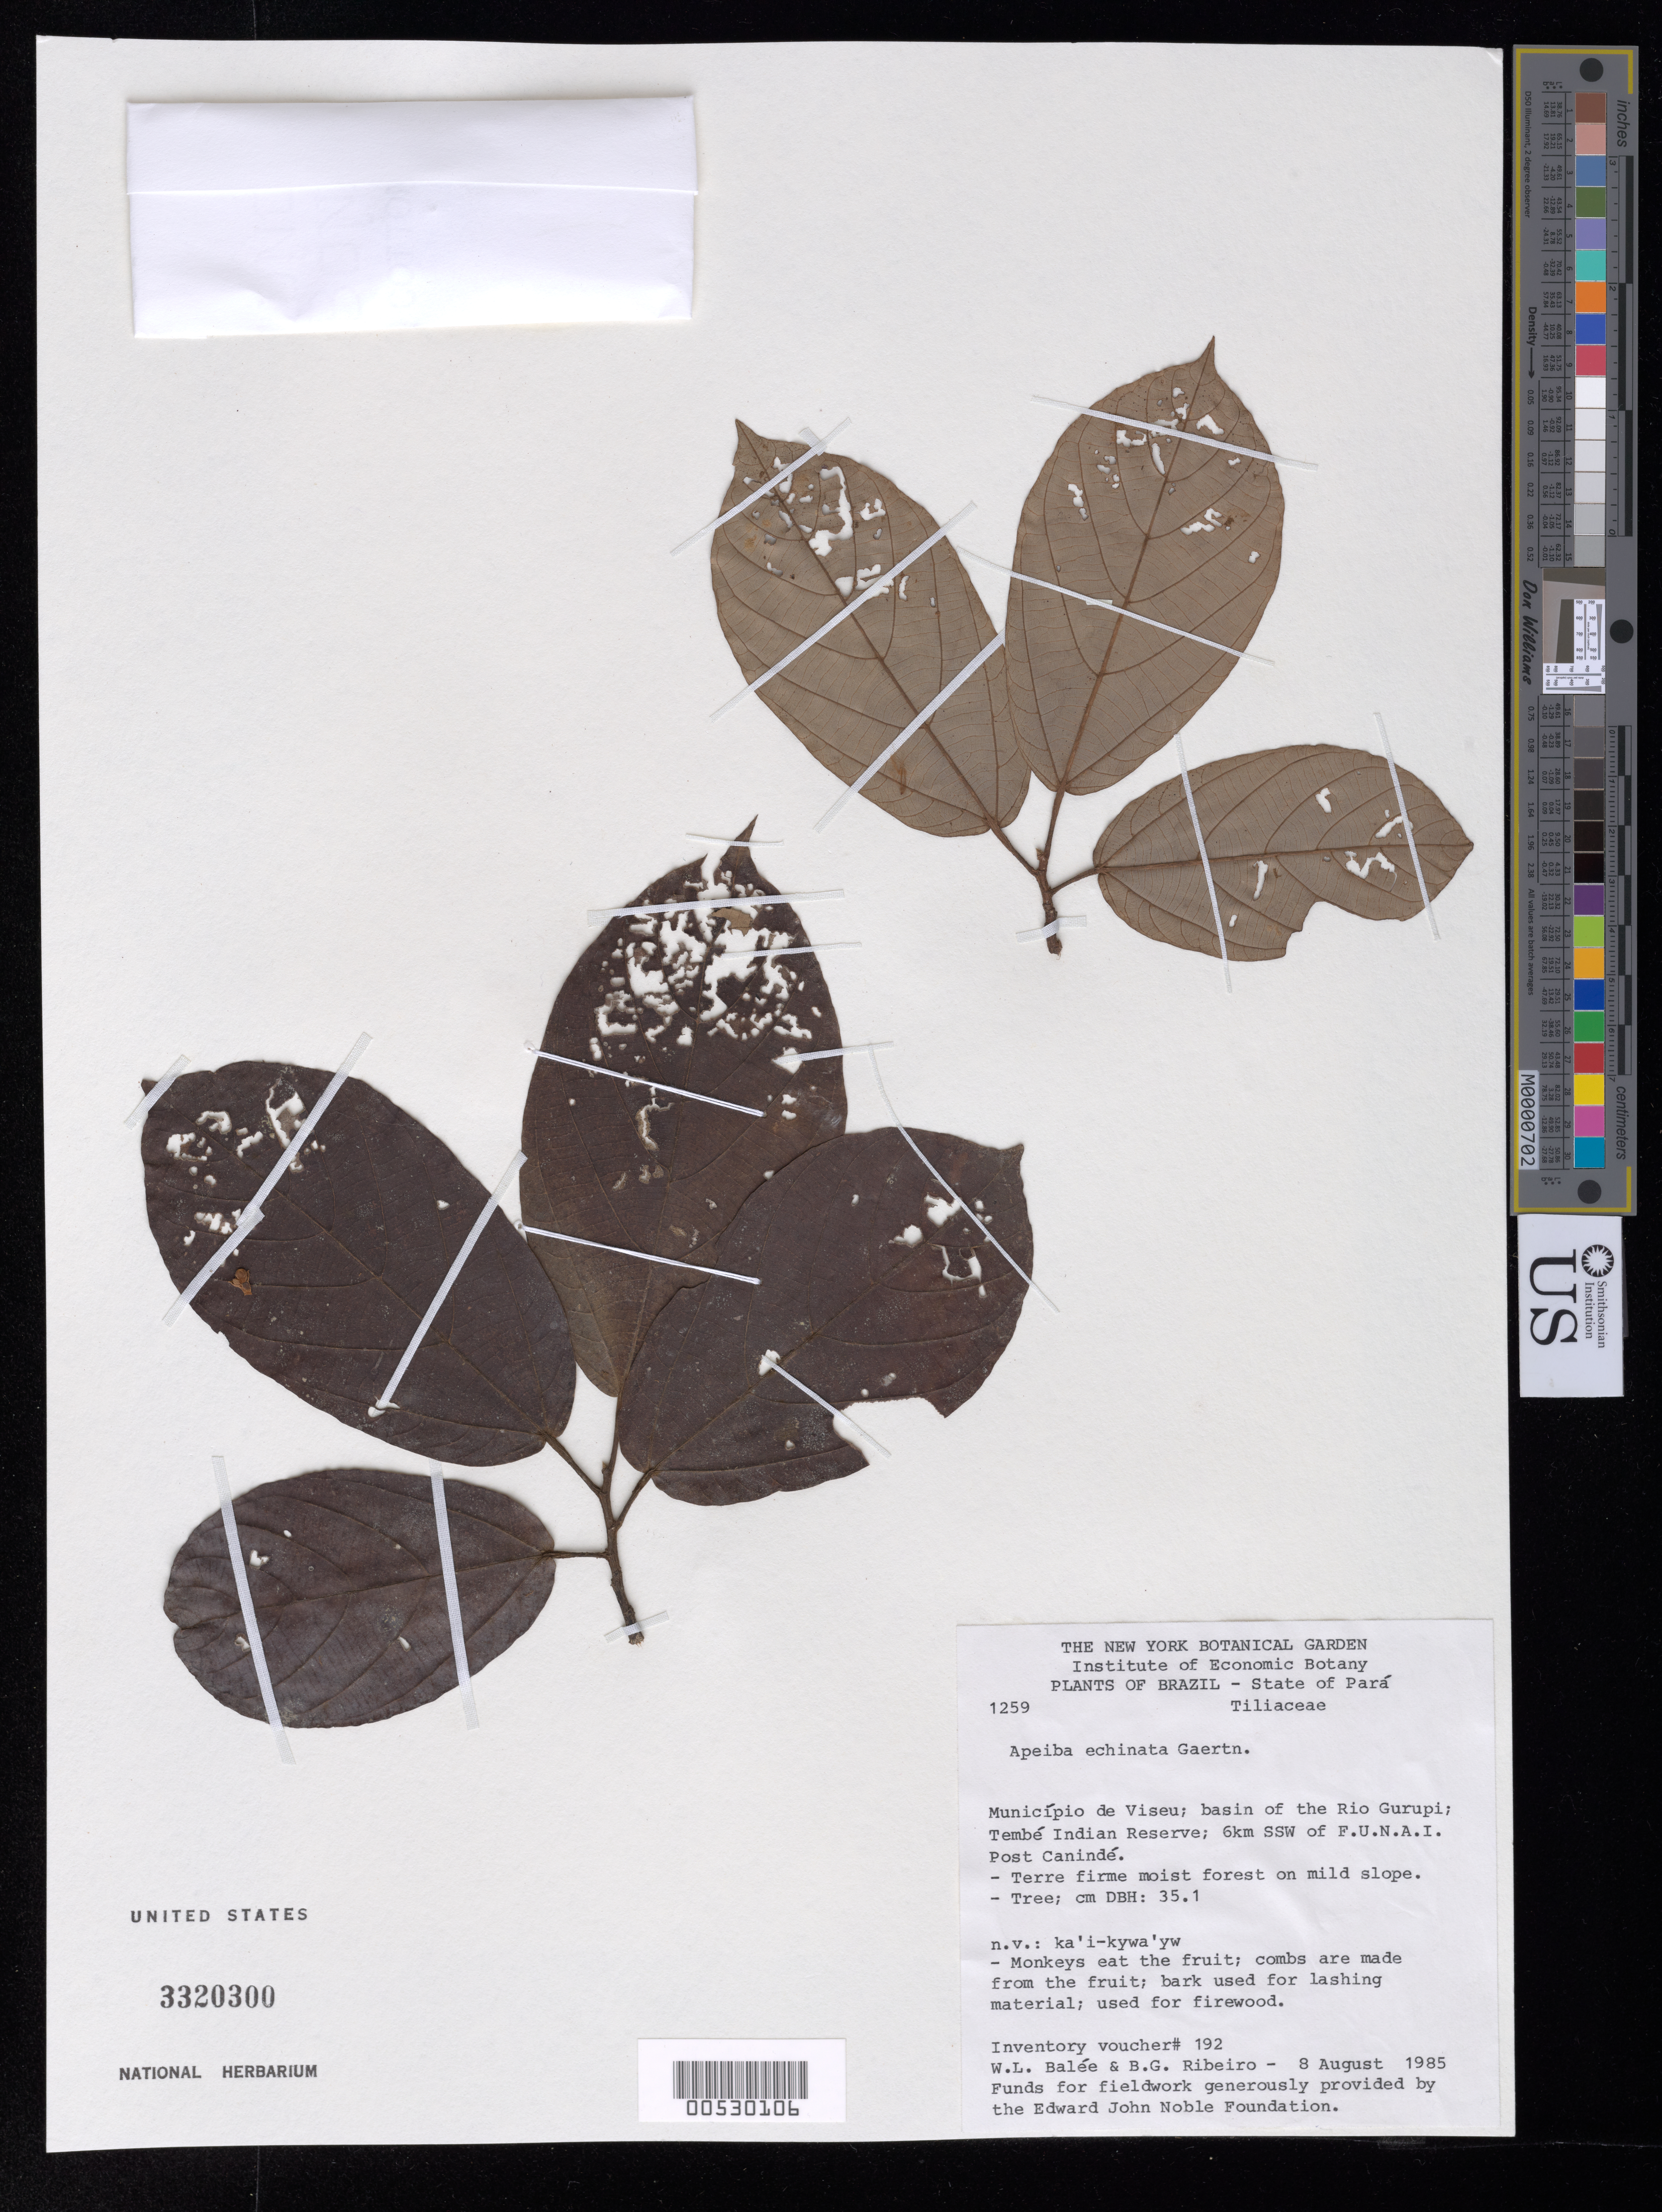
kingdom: Plantae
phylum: Tracheophyta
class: Magnoliopsida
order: Malvales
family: Malvaceae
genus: Apeiba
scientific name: Apeiba echinata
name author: Gaertn.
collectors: W. L. Balee & B. G. Ribeiro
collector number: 192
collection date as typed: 08 Aug 1985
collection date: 1985-08-08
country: Brazil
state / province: Pará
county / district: São Pedro de Viseu / Viseu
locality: Vizeu Mun., Rio Gurupi, Tembe Indian Reserve, SSW of F.U.N.A.I. Post Caninde. [Vizeu is either São Pedro de Viseu or Viseu.]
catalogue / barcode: US 3320300